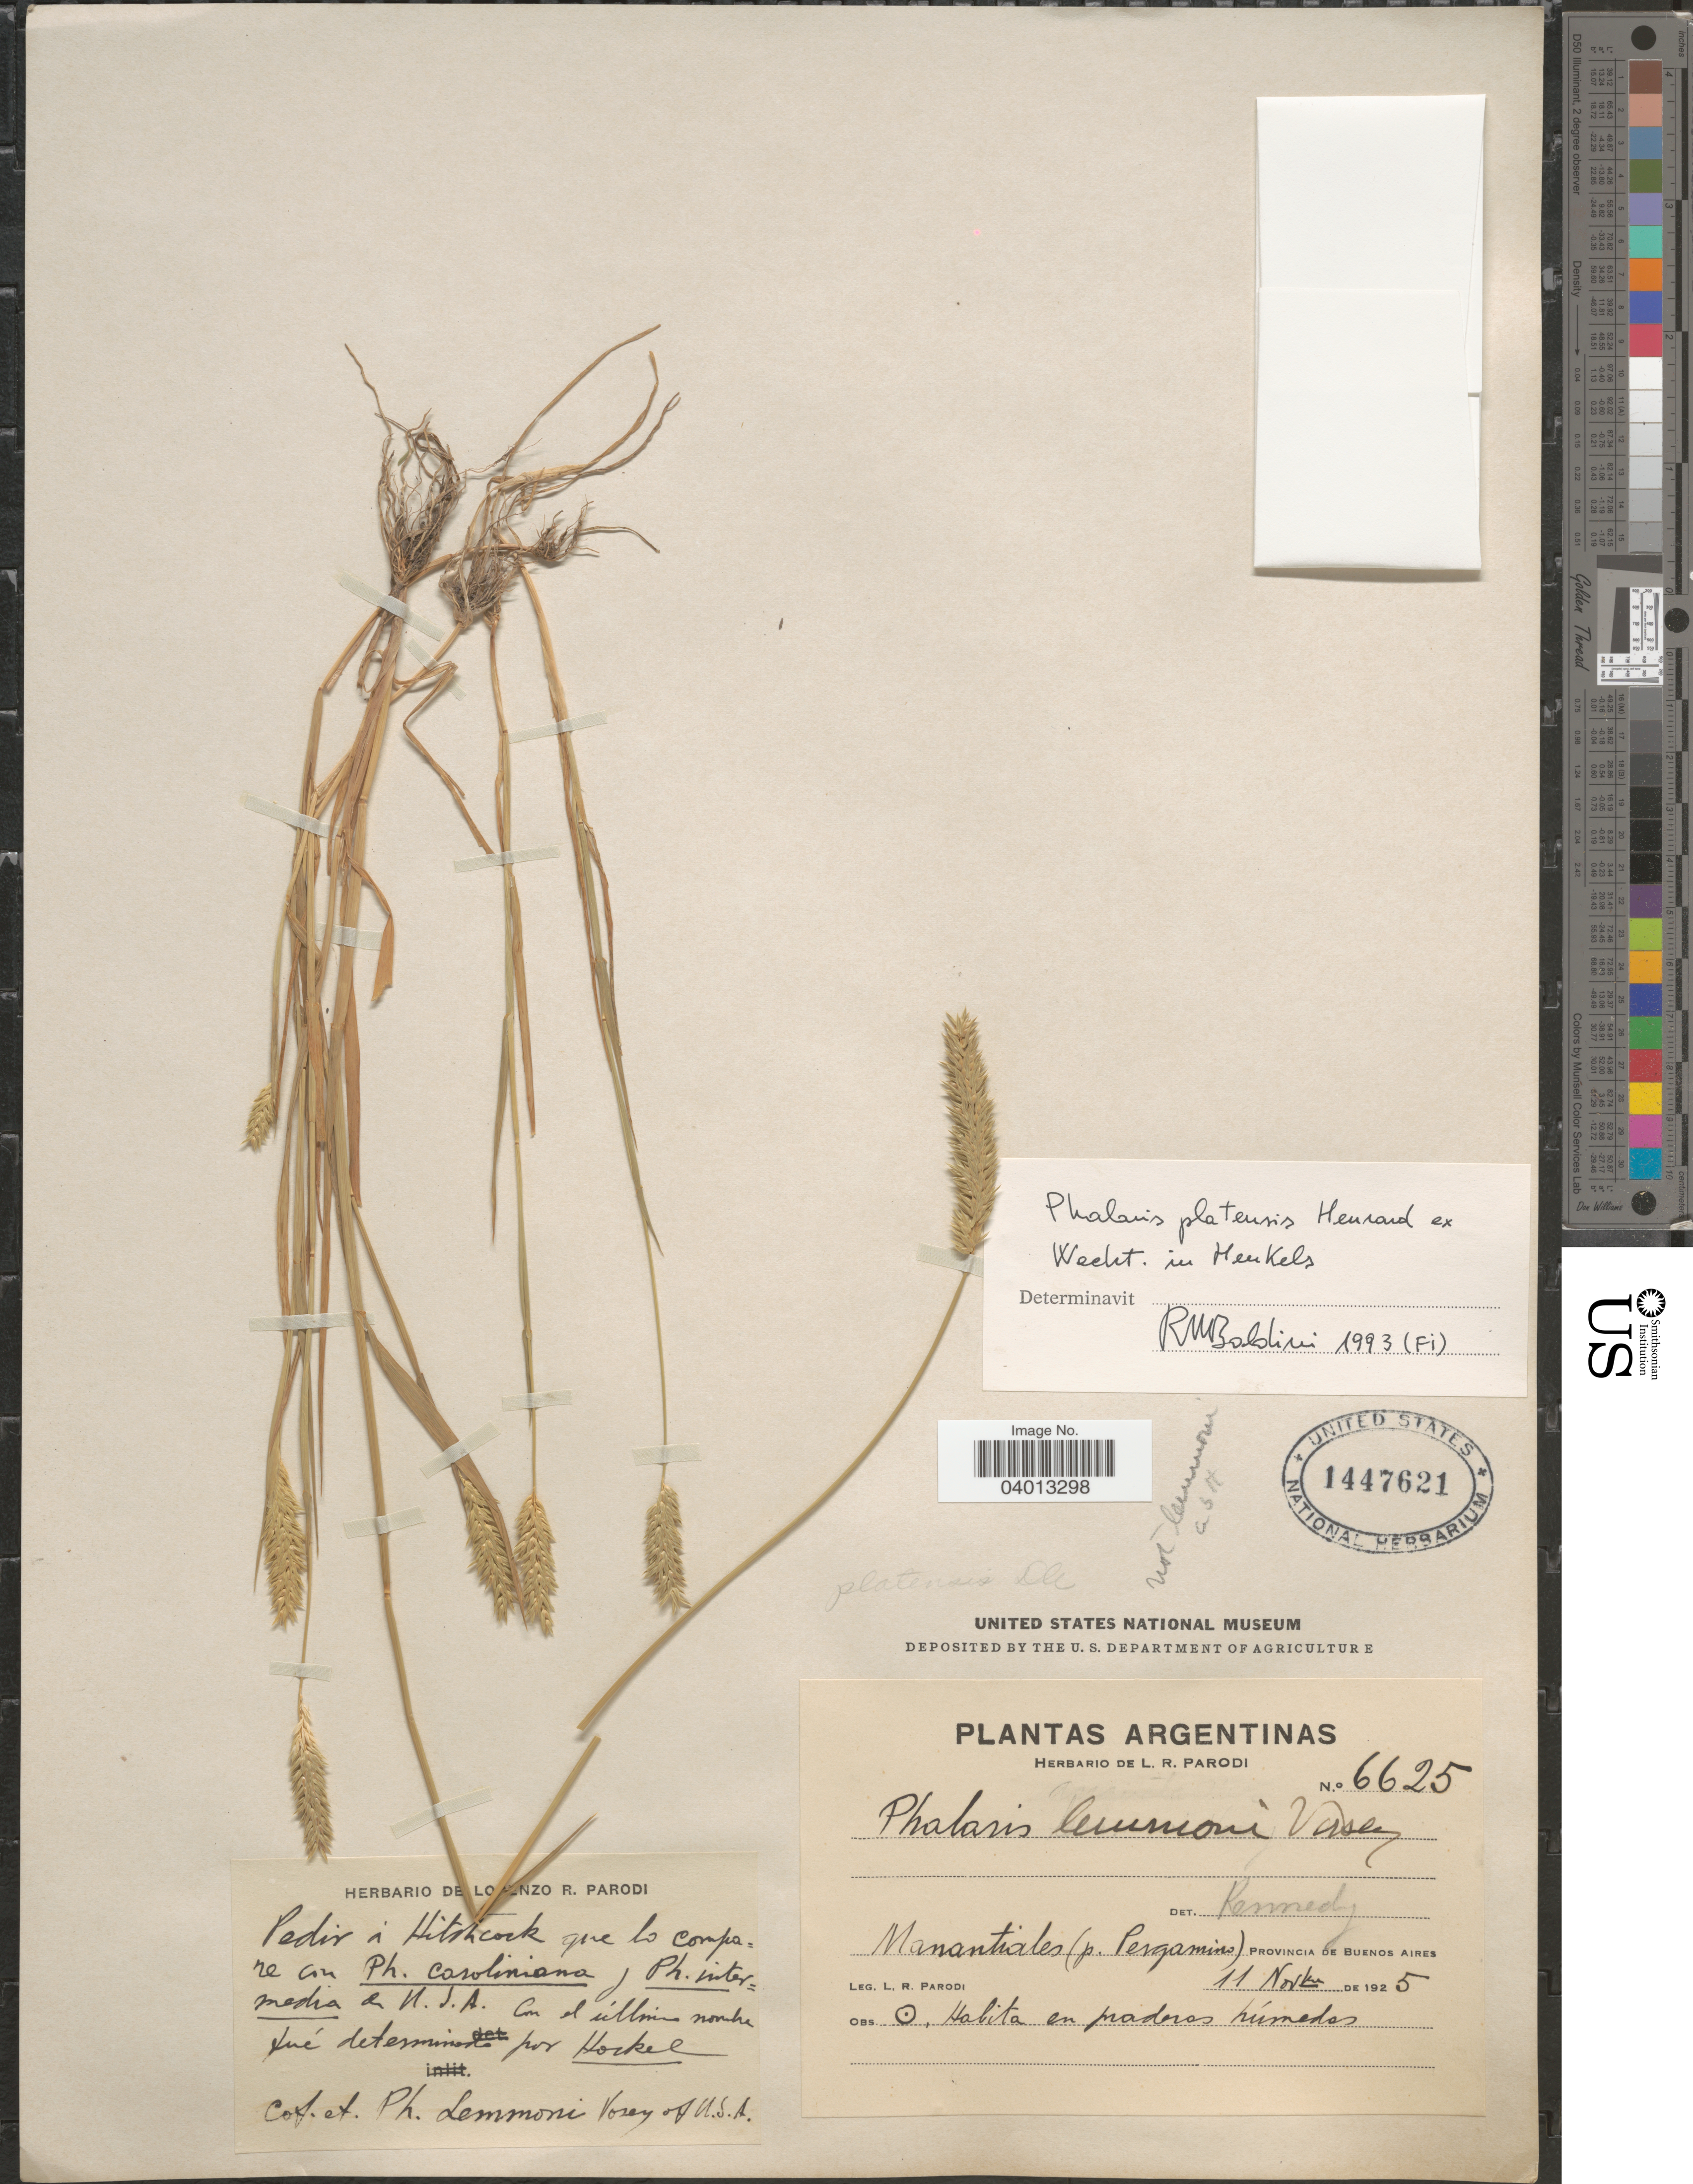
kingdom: Plantae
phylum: Tracheophyta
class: Liliopsida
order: Poales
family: Poaceae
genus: Phalaris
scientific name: Phalaris platensis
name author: Henr. ex Wacht.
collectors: L. R. Parodi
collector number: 6625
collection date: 1925-11-11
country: Argentina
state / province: Buenos Aires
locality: Manantiales (p. Pergamino).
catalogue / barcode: US 1447621